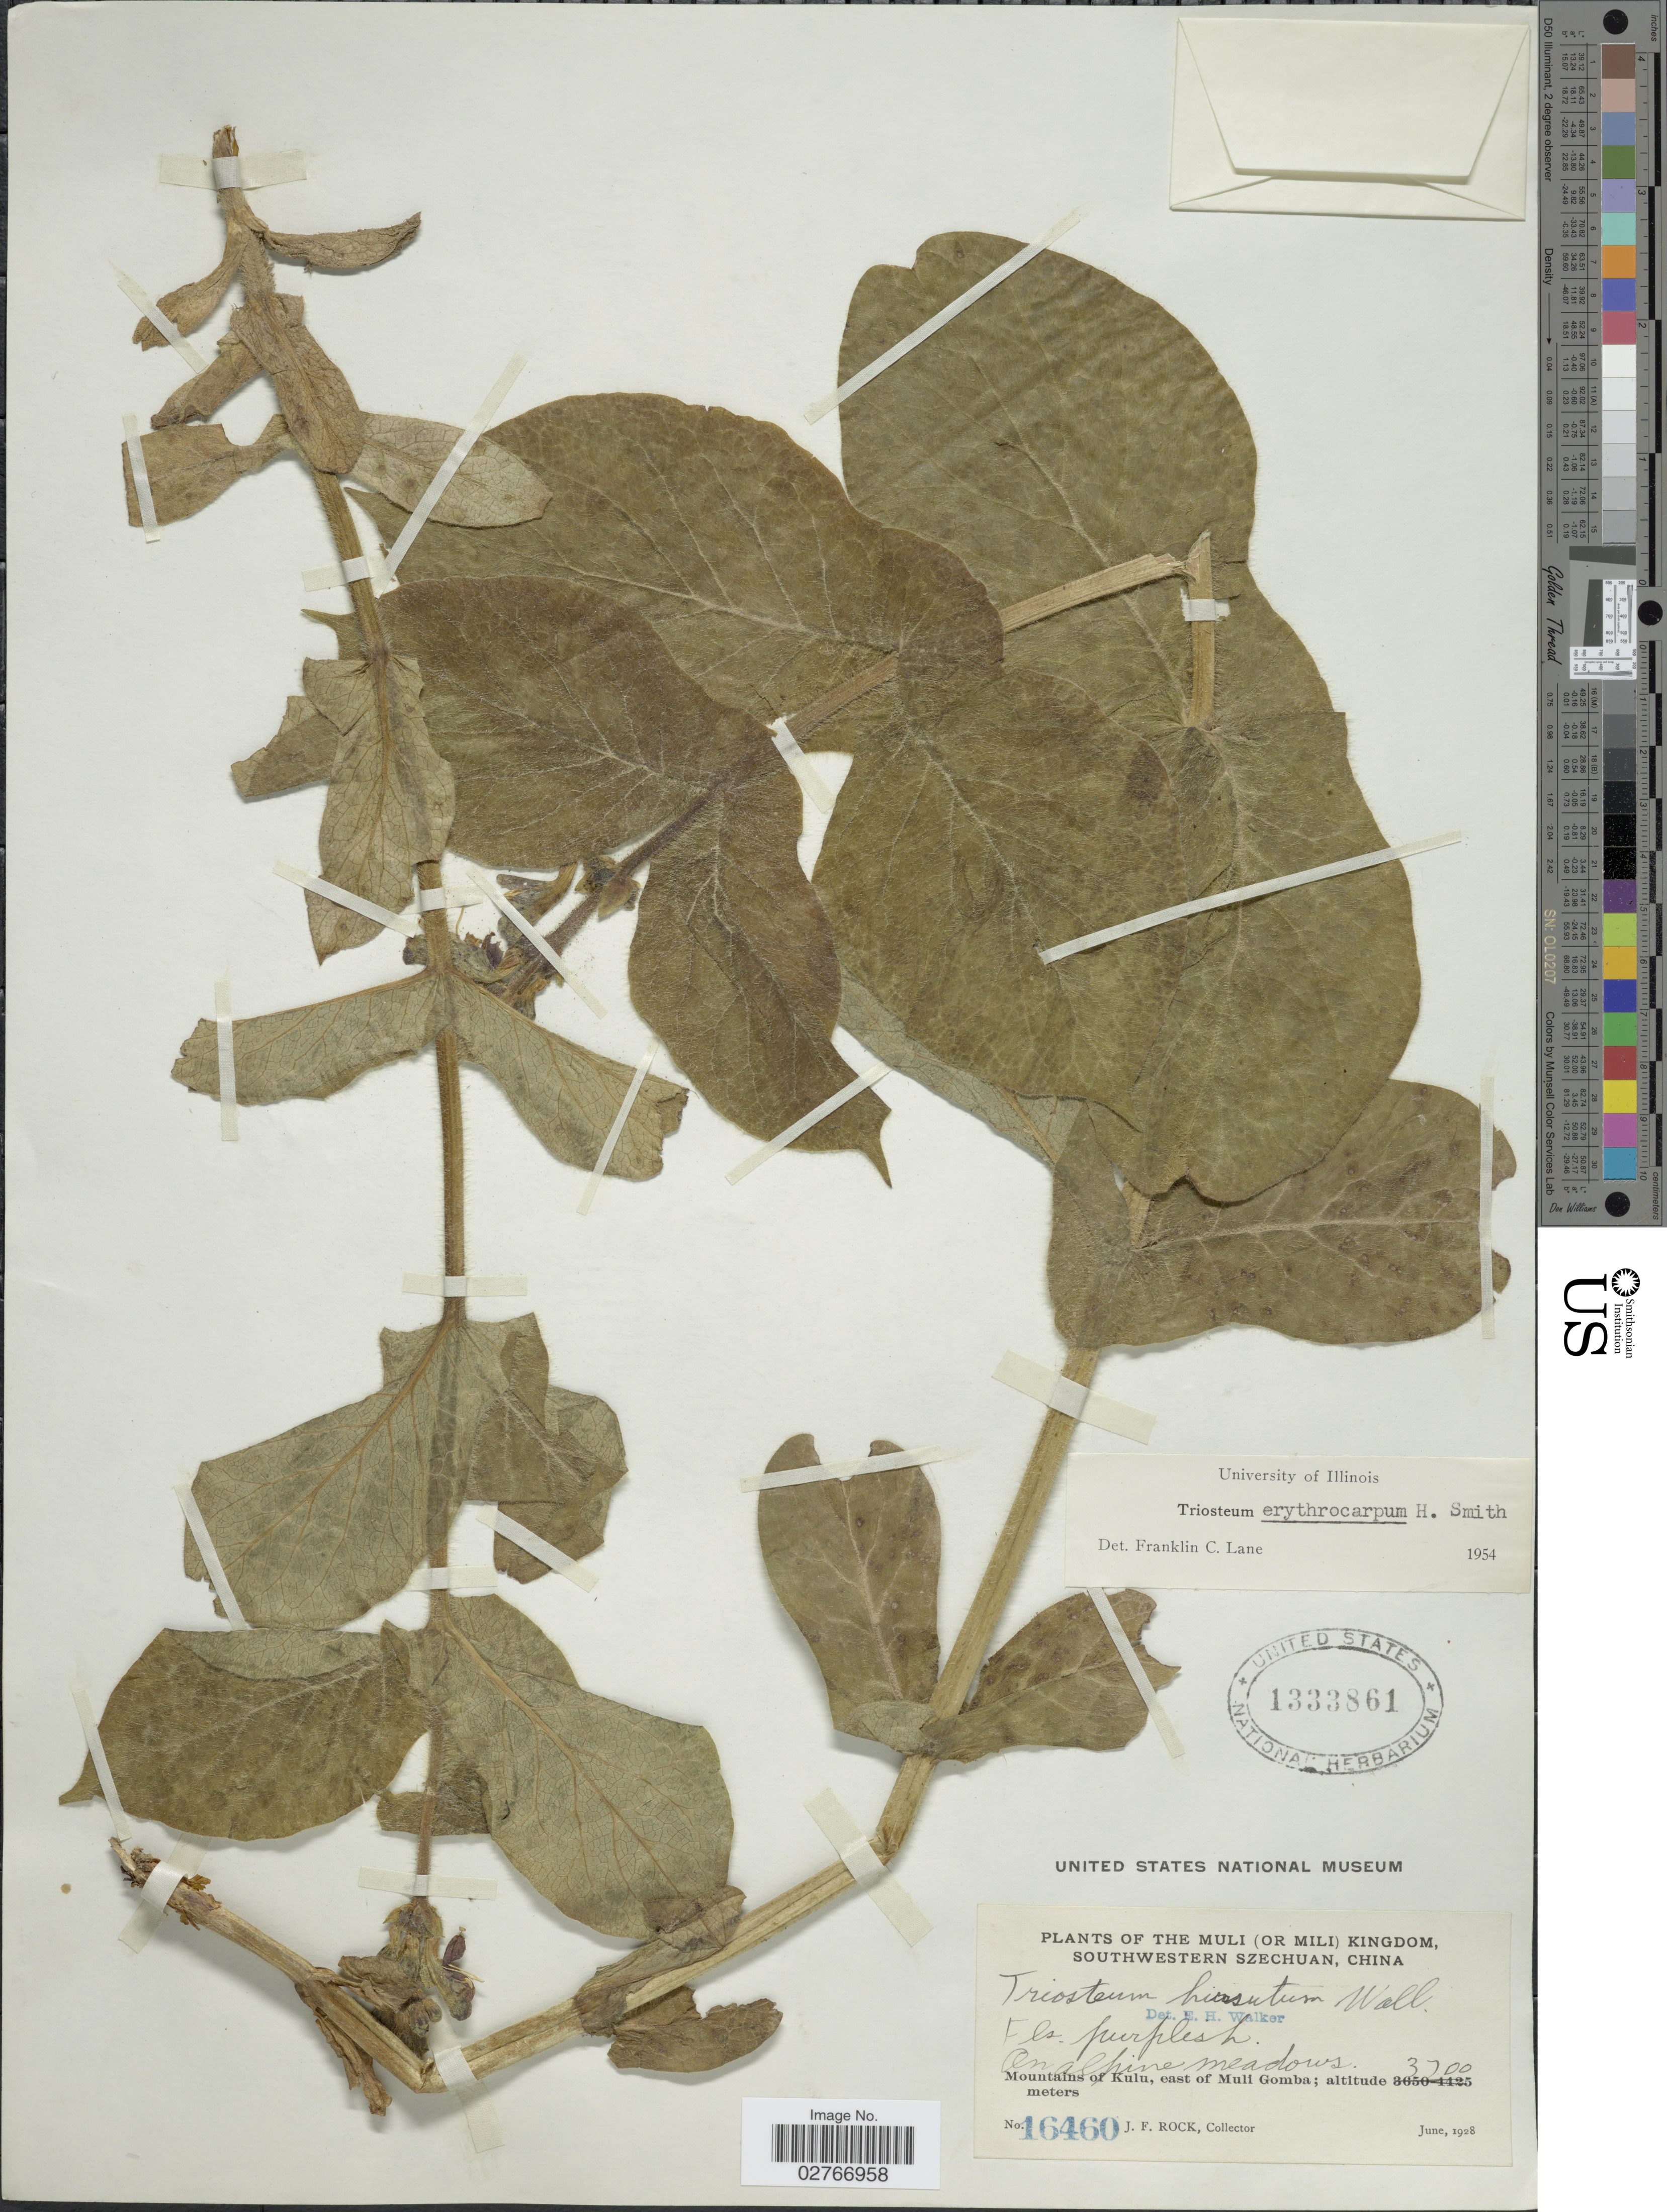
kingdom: Plantae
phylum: Tracheophyta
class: Magnoliopsida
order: Dipsacales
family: Caprifoliaceae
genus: Triosteum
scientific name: Triosteum erythrocarpum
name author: Harry Sm.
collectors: J. Rock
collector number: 16460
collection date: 1928-06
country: China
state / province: Sichuan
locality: The Muli (or Mili) Kingdom, Southwestern Szechuan. Mountains of Kulu, east of Muli Gomba.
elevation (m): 3700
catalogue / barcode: US 1333861